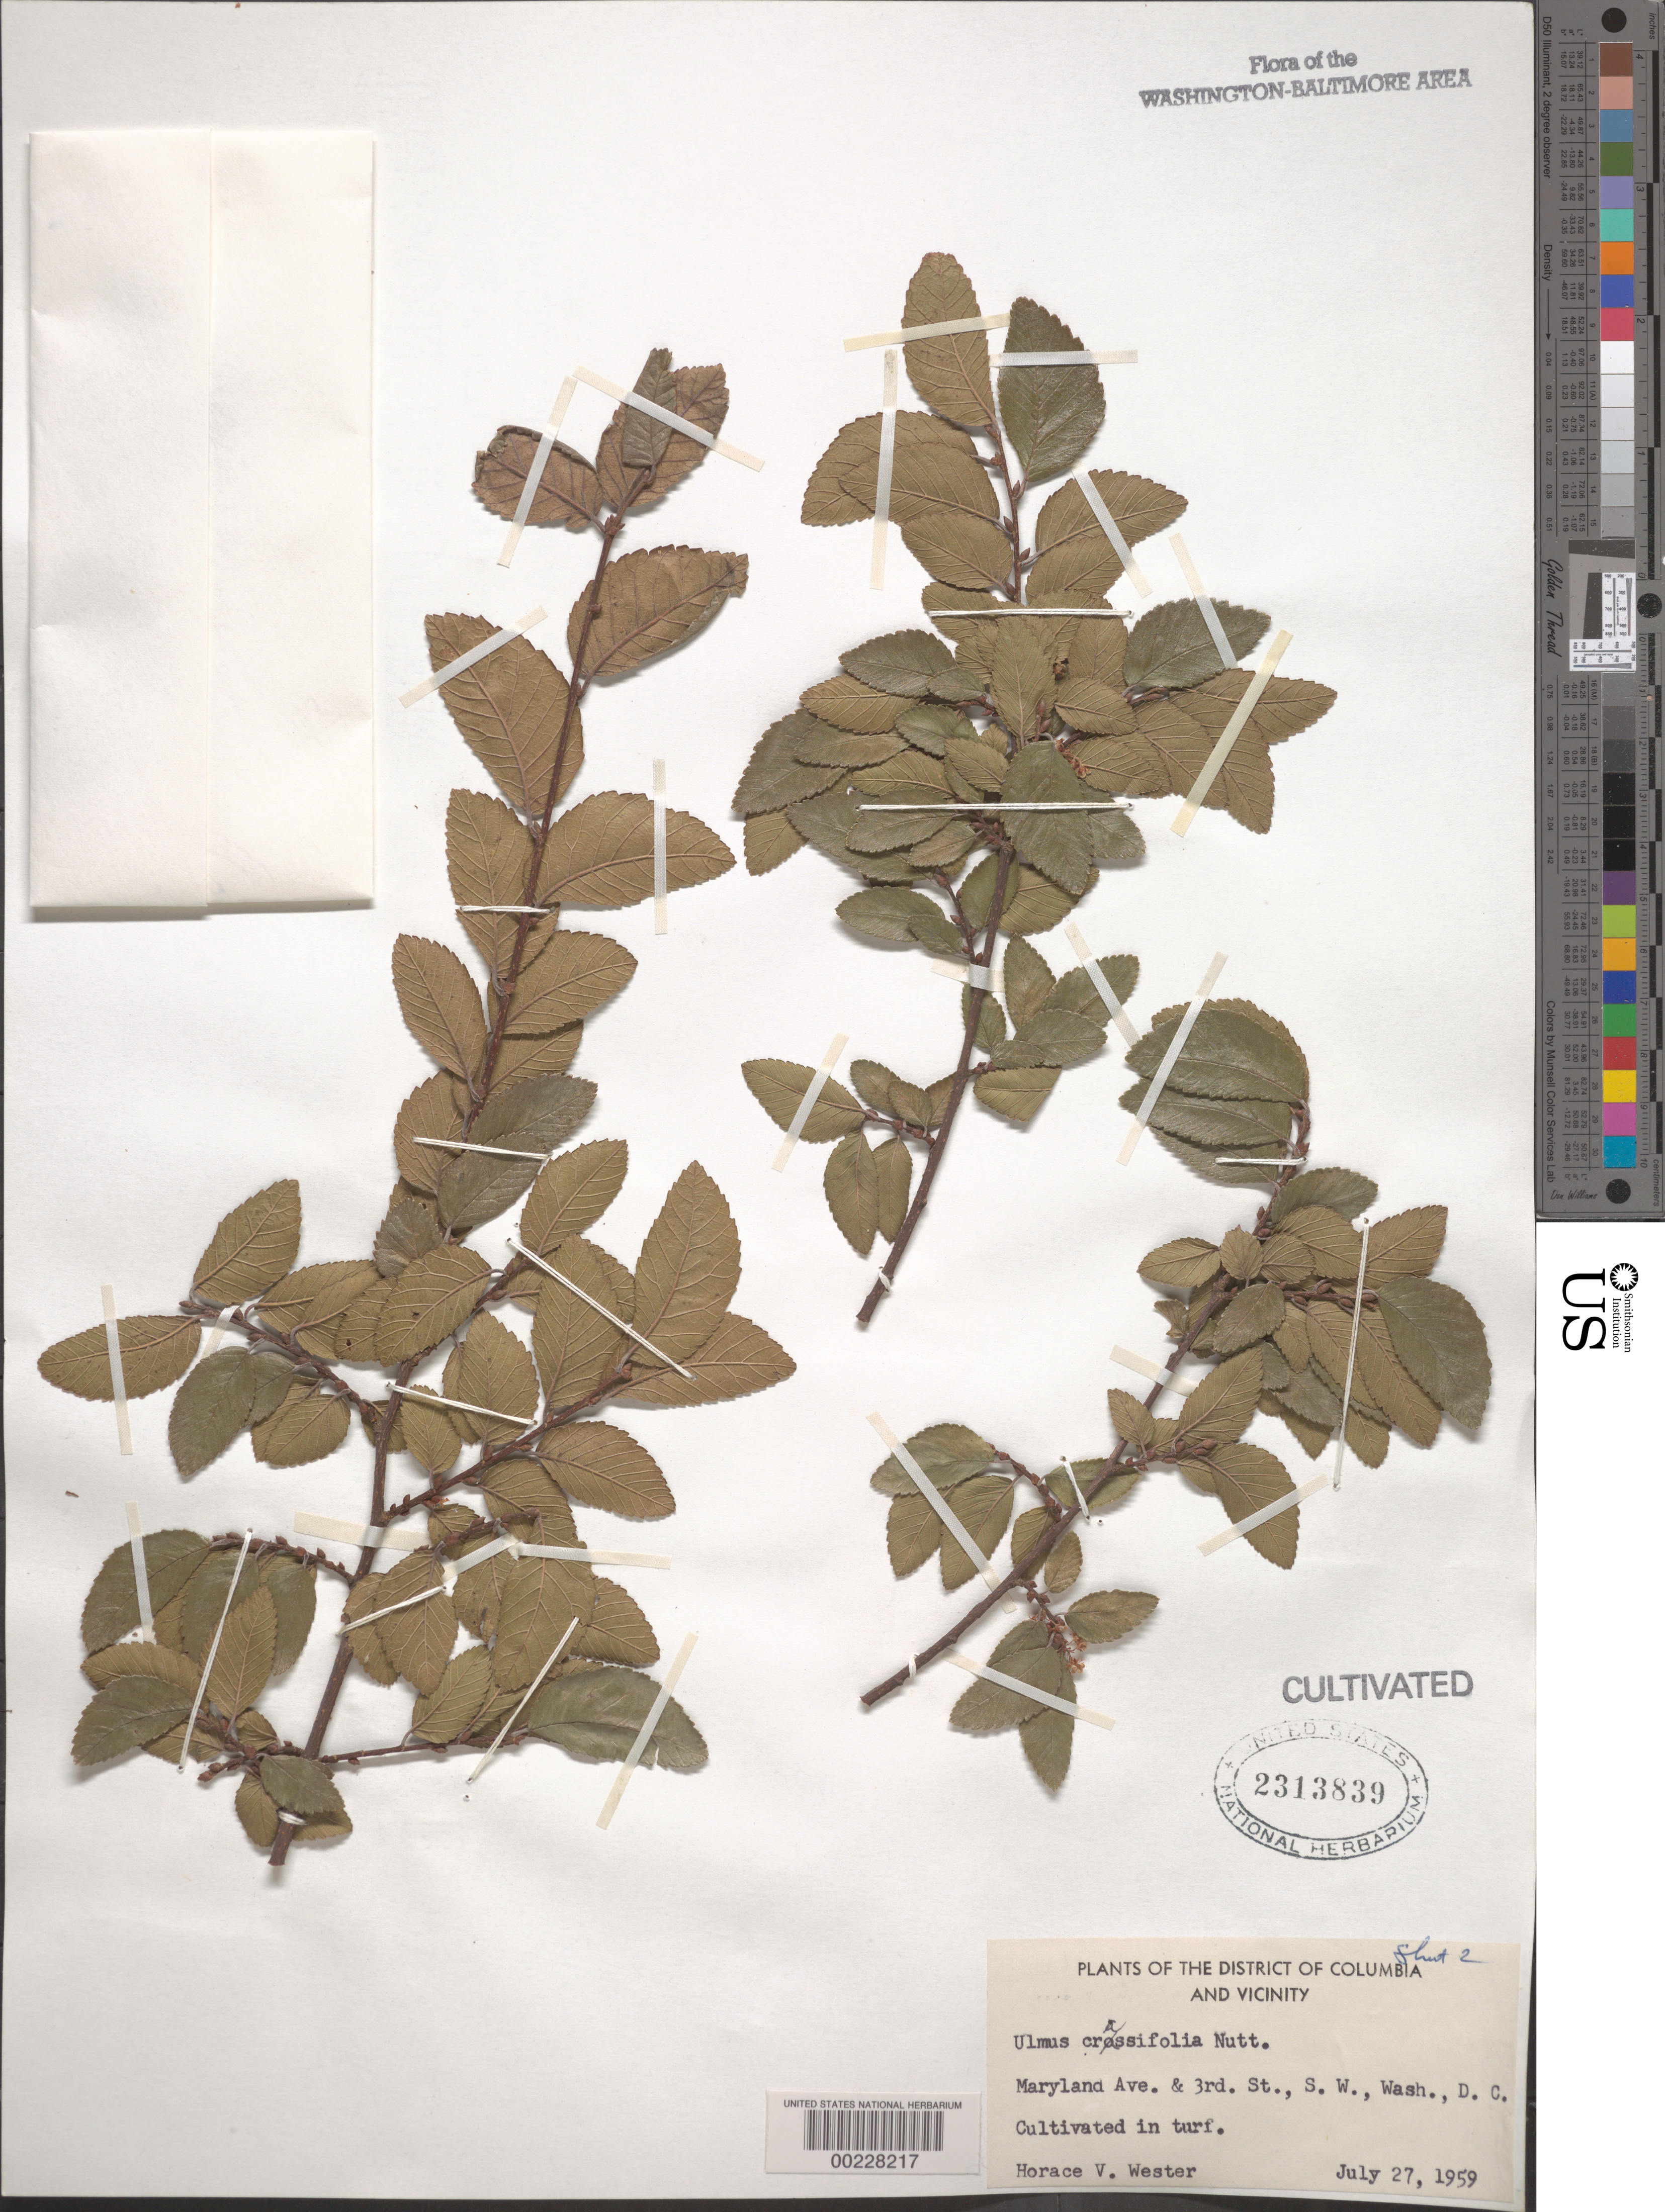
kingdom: Plantae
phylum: Tracheophyta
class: Magnoliopsida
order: Rosales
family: Ulmaceae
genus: Ulmus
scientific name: Ulmus crassifolia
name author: Nutt.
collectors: H. Wester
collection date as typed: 27 Jul 1959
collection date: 1959-07-27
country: United States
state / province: District of Columbia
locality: Maryland Ave & 3rd St SW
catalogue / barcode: US 2313839